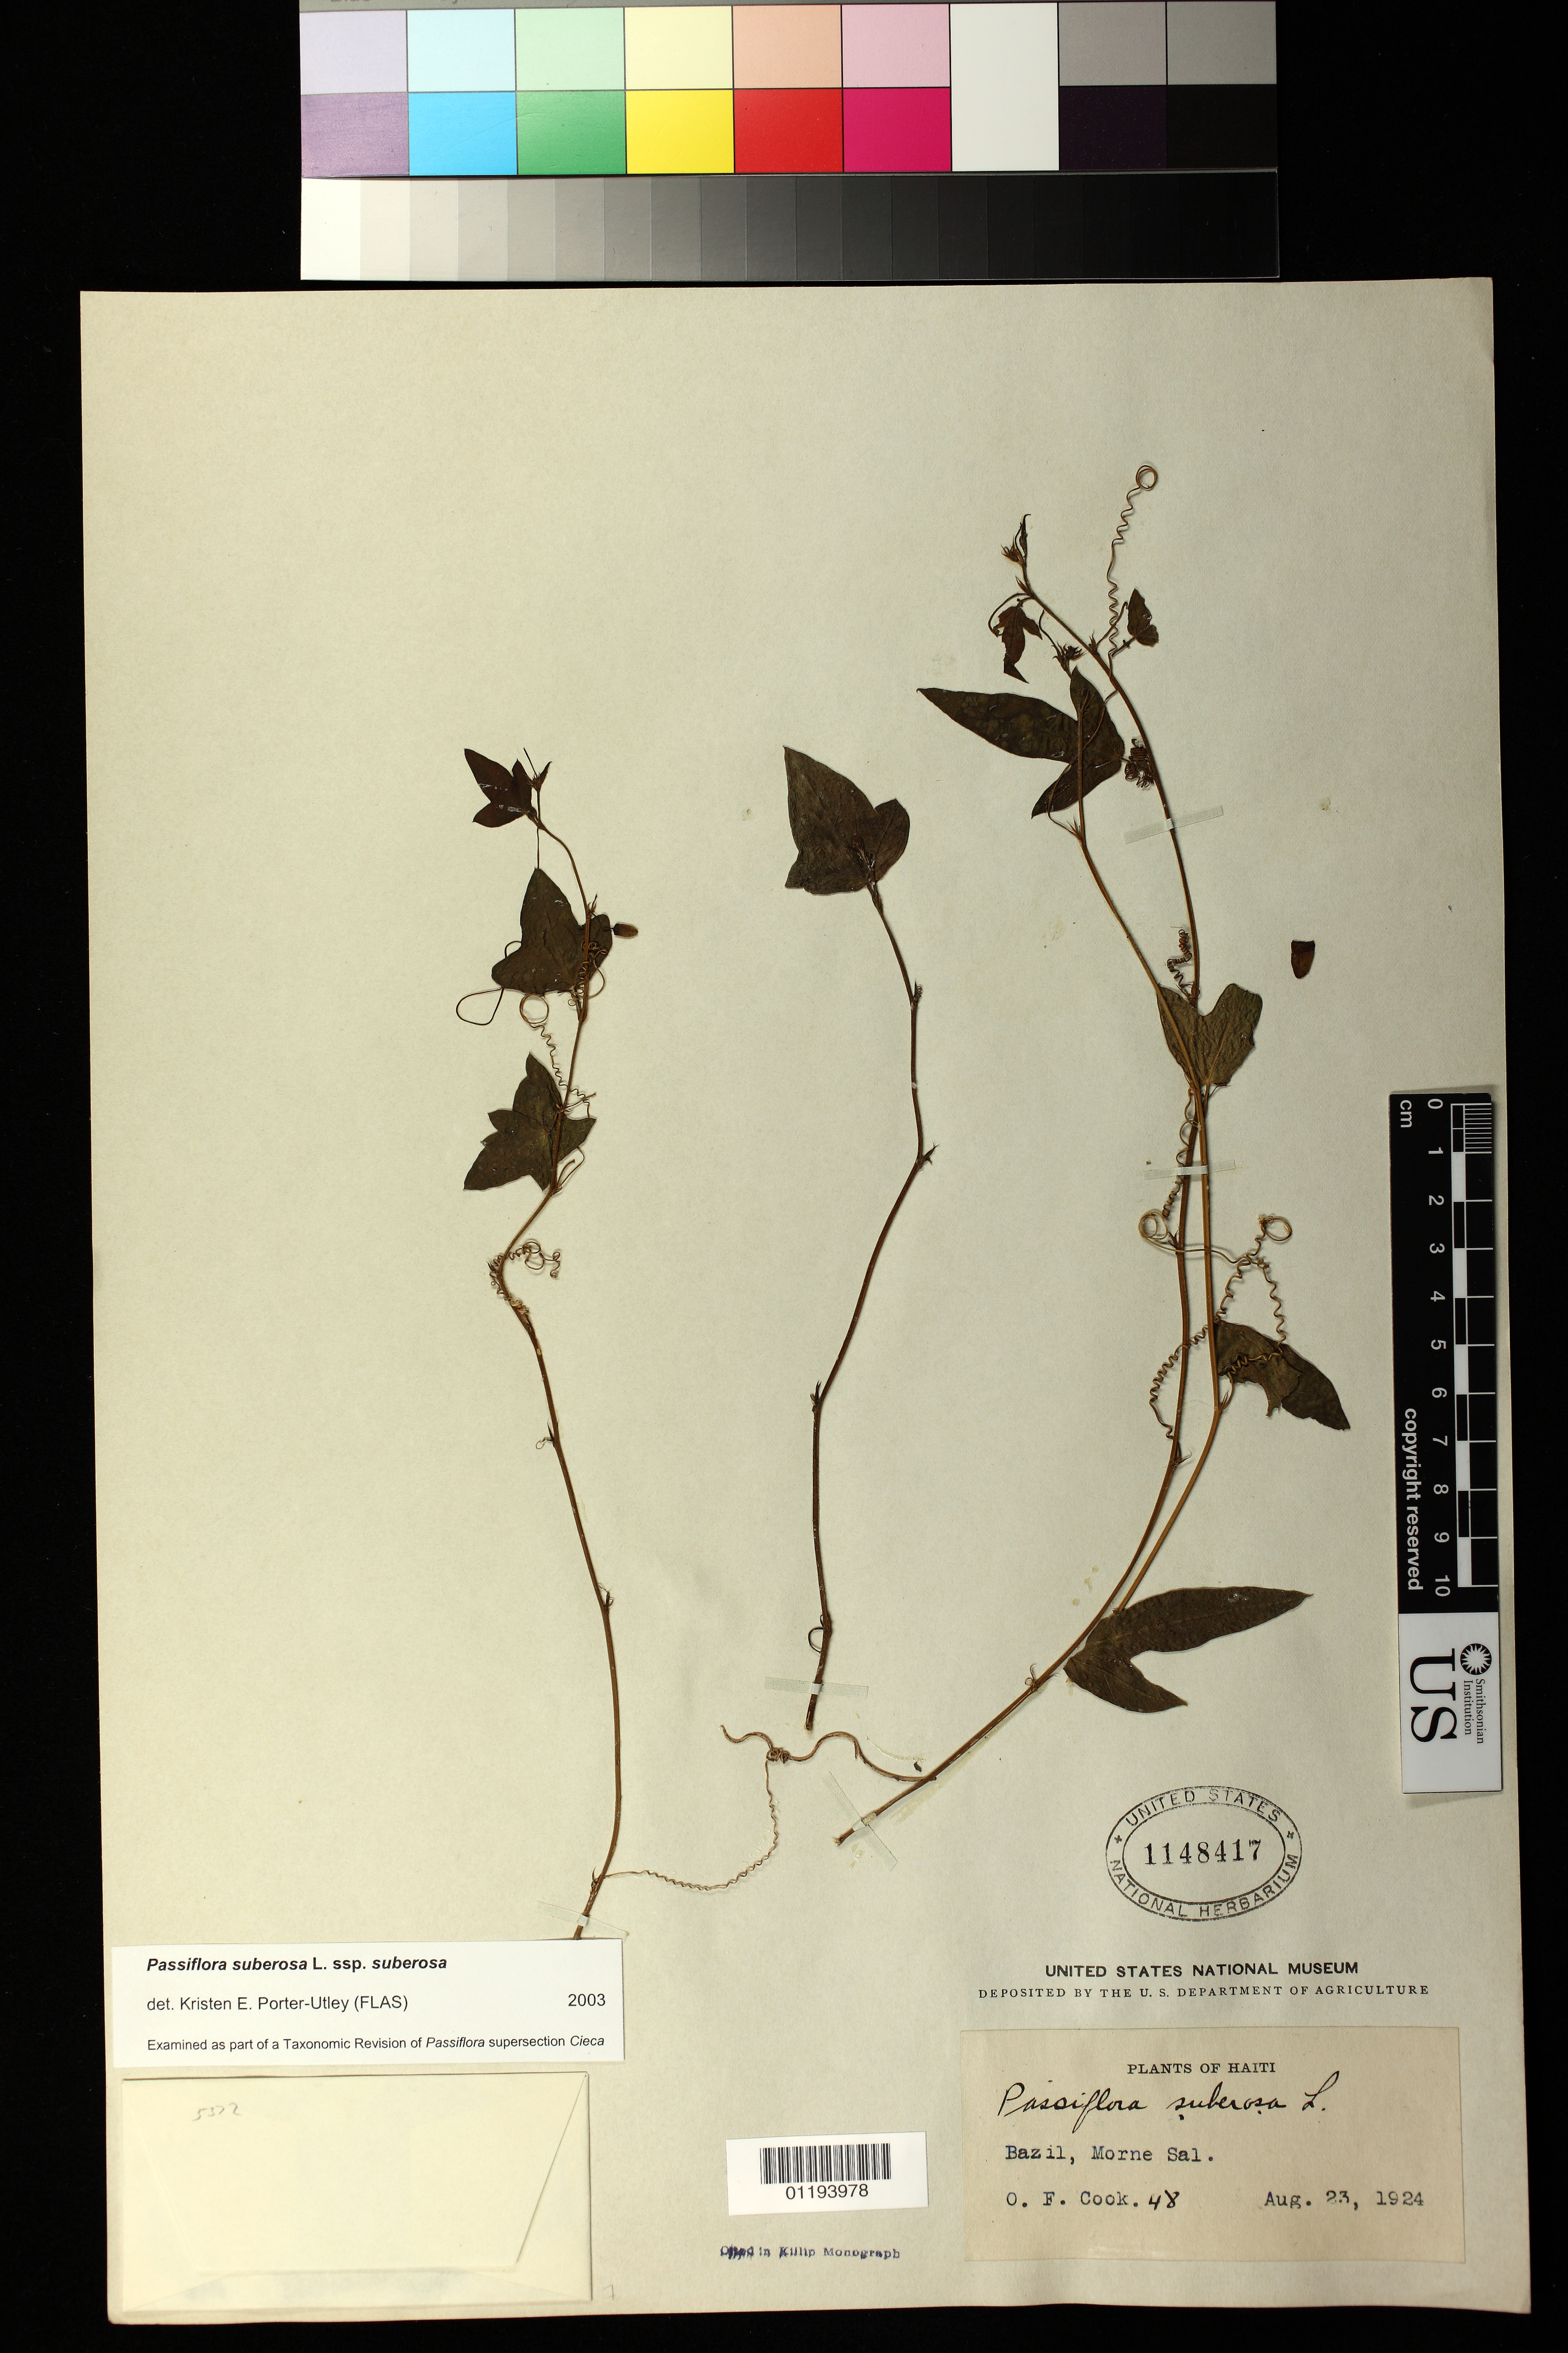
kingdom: Plantae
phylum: Tracheophyta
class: Magnoliopsida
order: Malpighiales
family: Passifloraceae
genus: Passiflora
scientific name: Passiflora suberosa subsp. suberosa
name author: L.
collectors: O. F. Cook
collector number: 48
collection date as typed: Aug 23 1924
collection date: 1924-08-23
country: Haiti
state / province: Artibonite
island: Hispaniola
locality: Bazil, Morne Sal.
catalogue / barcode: US 1148417